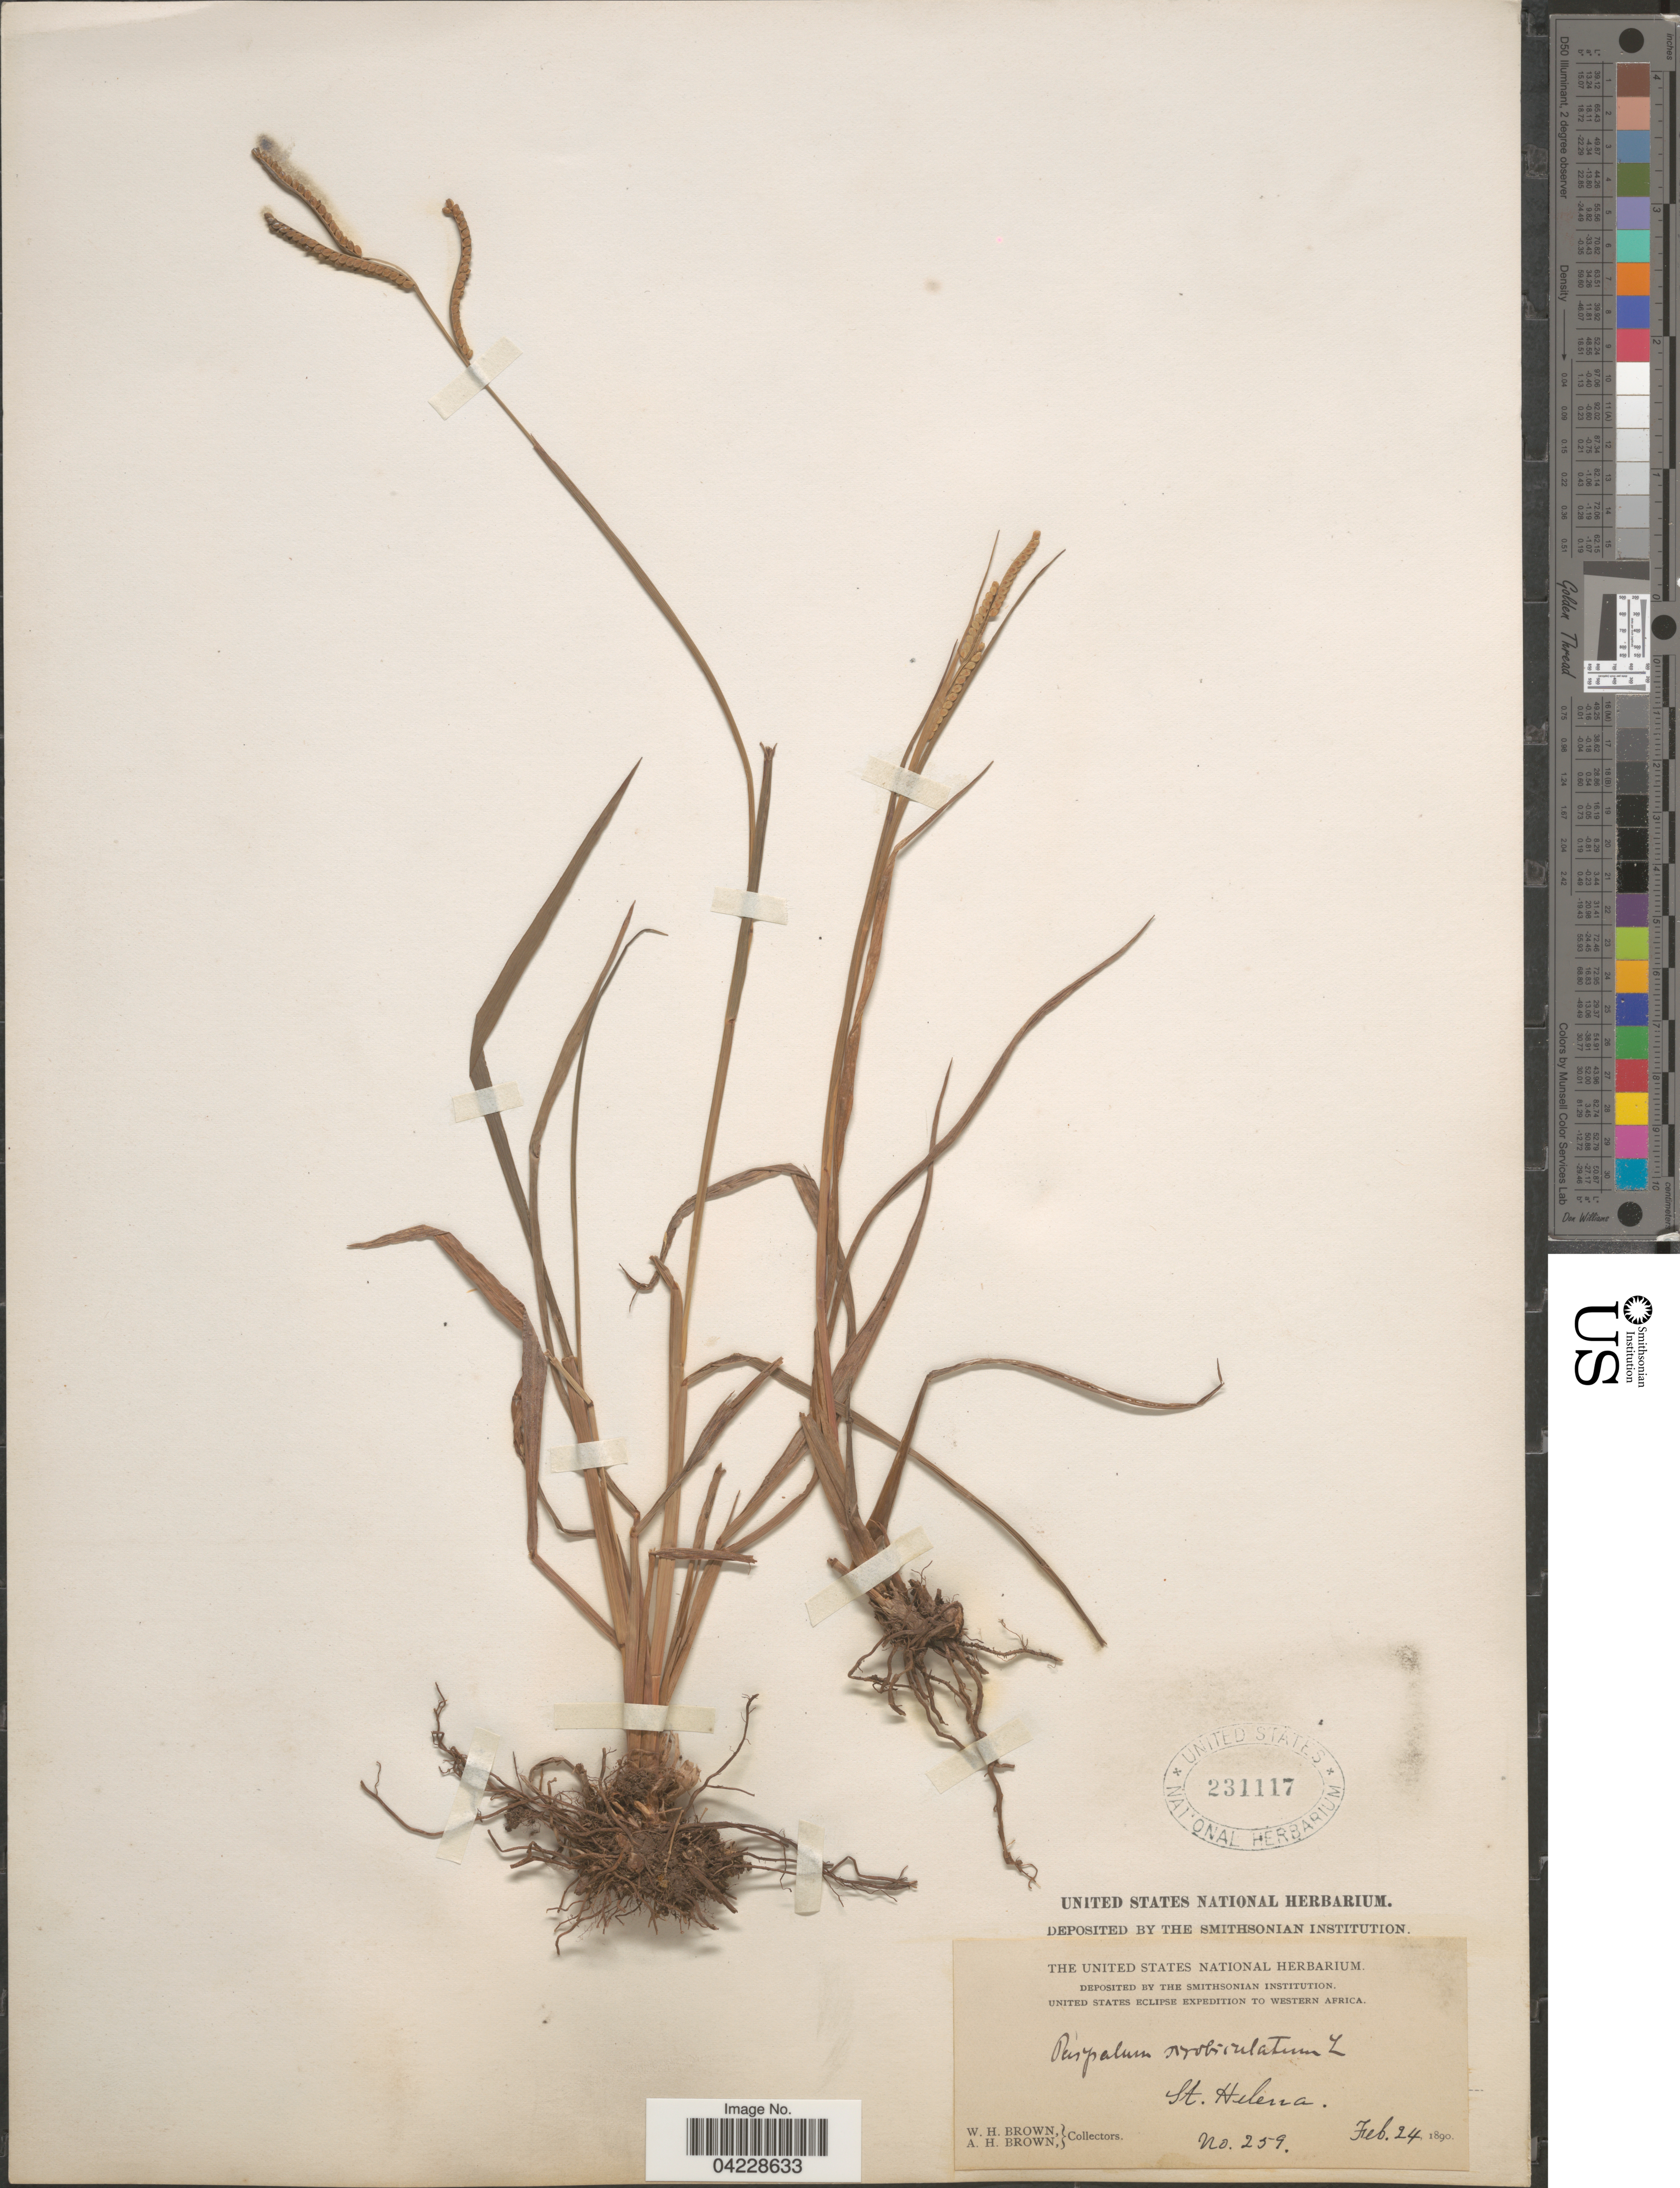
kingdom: Plantae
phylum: Tracheophyta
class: Liliopsida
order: Poales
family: Poaceae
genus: Paspalum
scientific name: Paspalum scrobiculatum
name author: L.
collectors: W. H. Brown & A. H. Brown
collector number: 259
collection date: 1890-02-24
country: St. Helena Islands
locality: United States Eclipse Expedition to Western Africa. St. Helena.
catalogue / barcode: US 231117